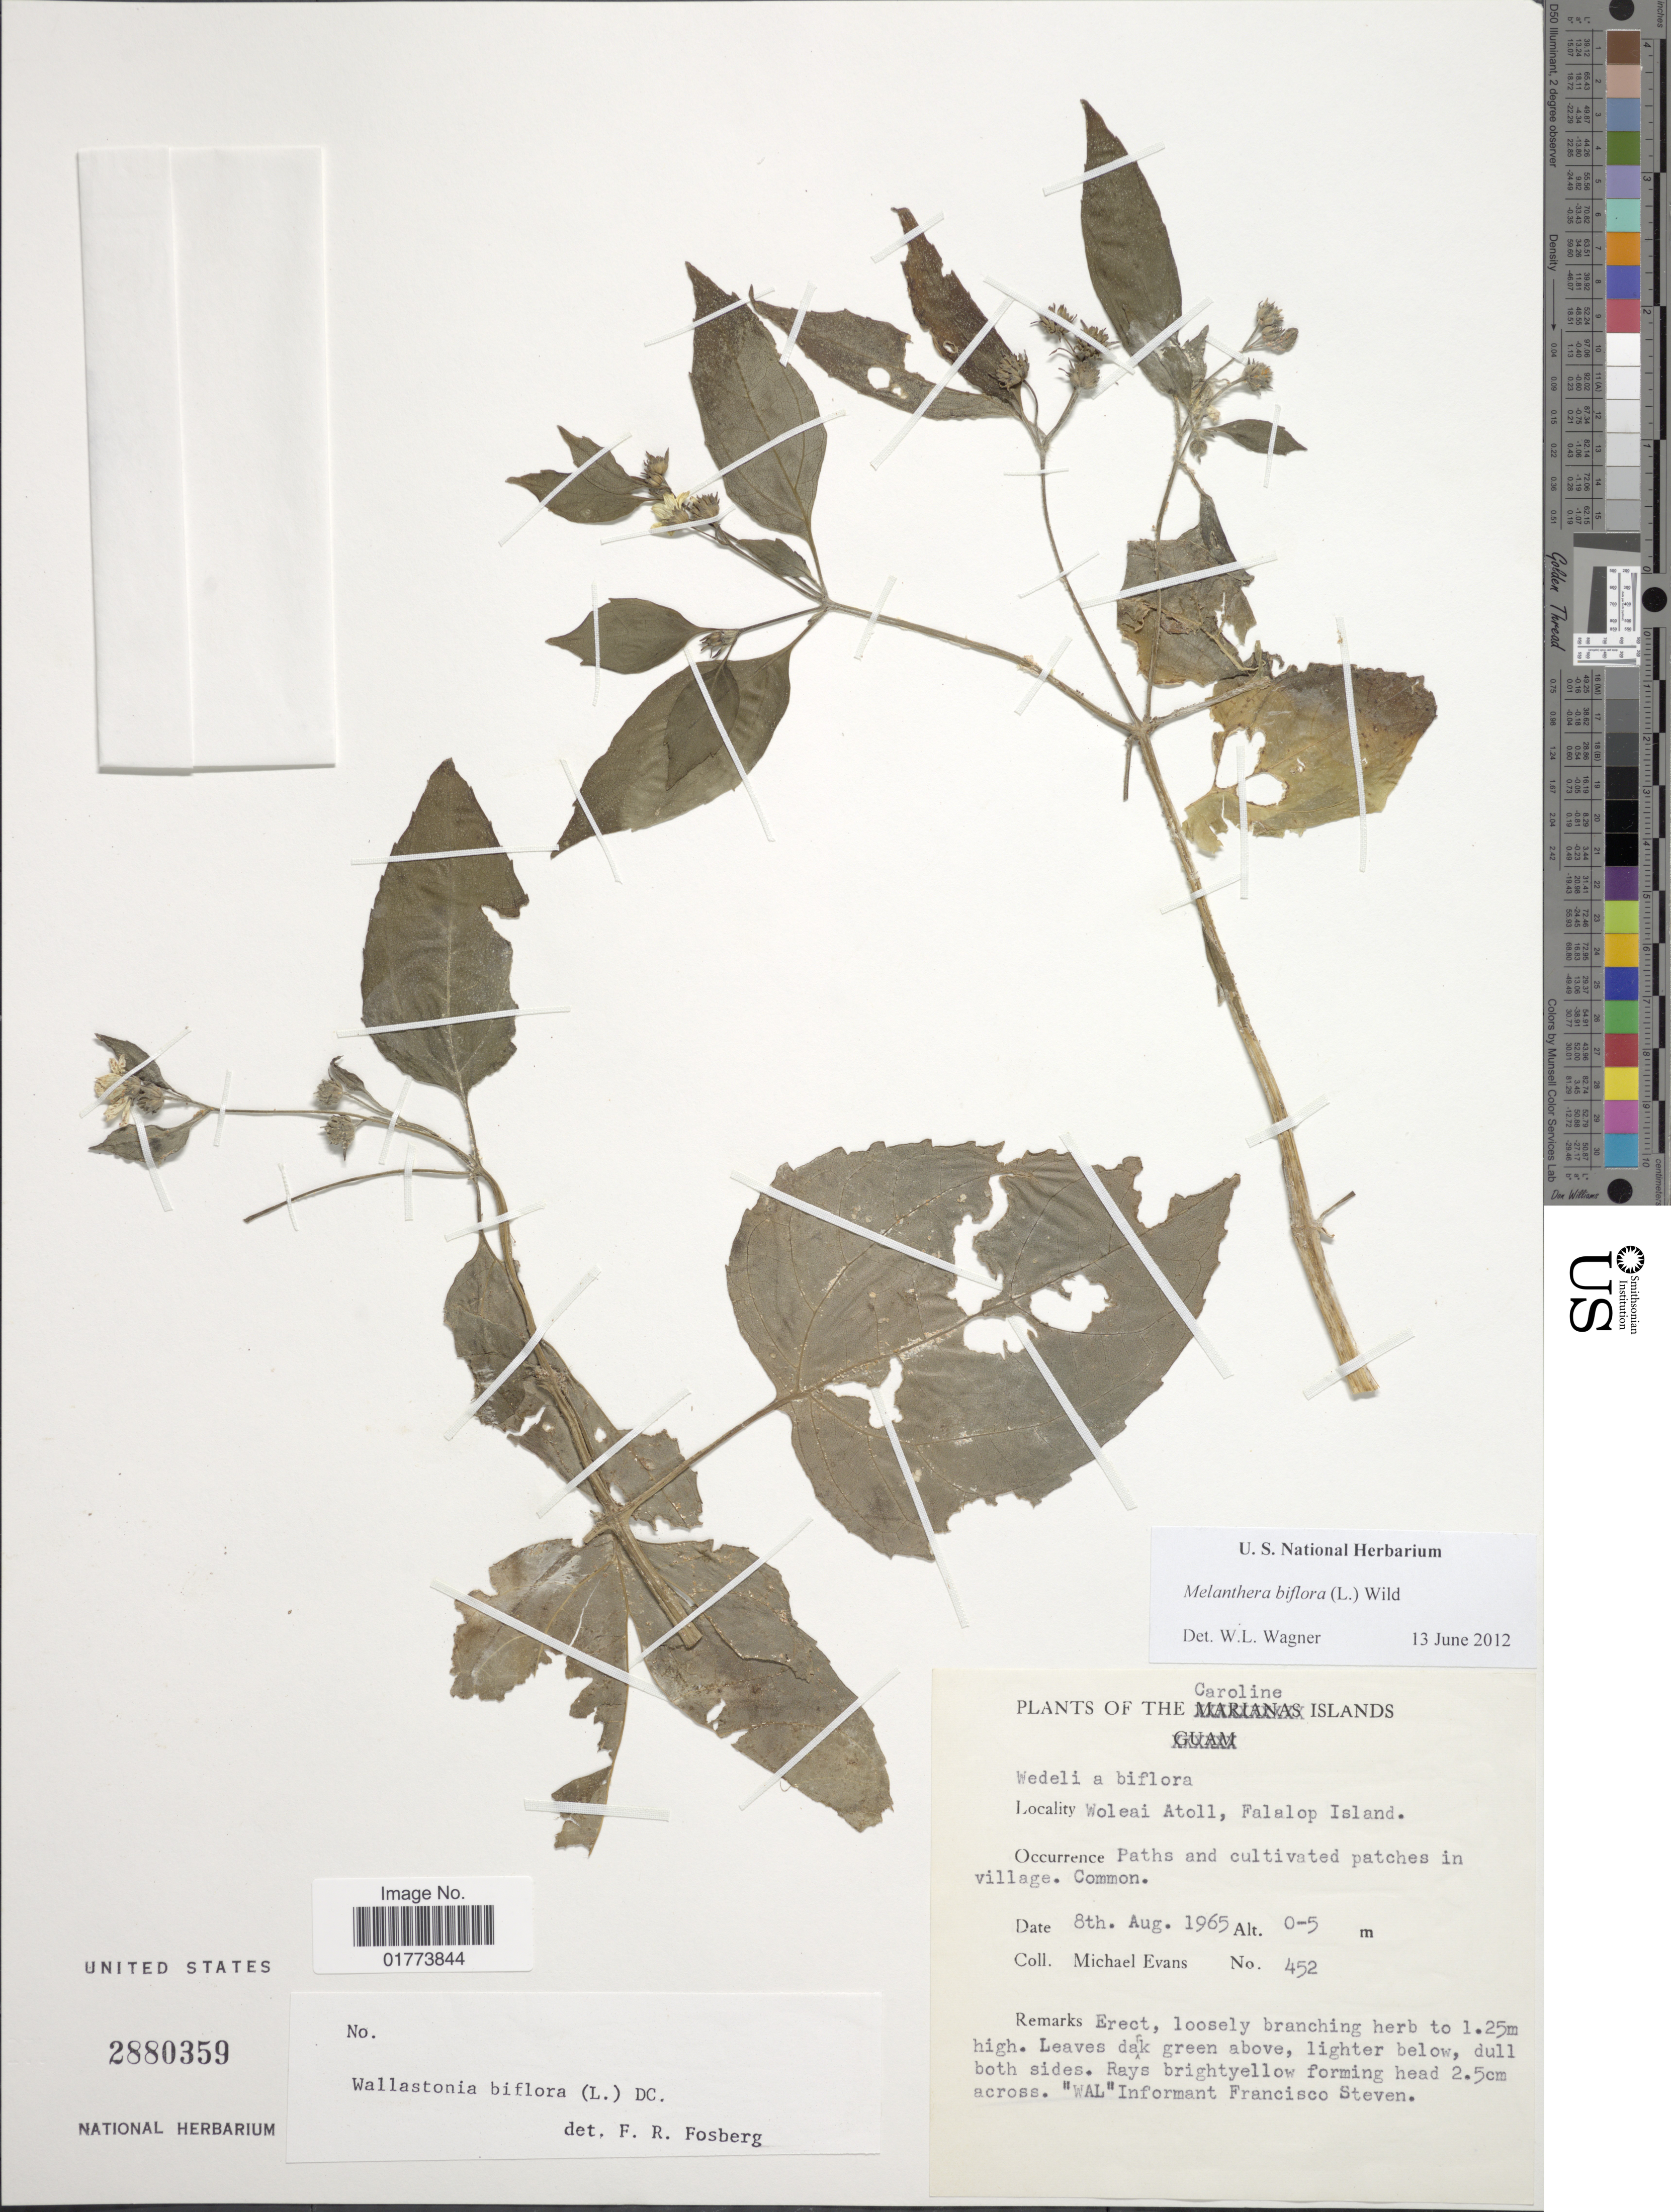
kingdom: Plantae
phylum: Tracheophyta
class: Magnoliopsida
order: Asterales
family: Asteraceae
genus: Wollastonia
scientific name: Wollastonia biflora var. biflora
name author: (L.) DC.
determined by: Wagner, W. L., (BOT), Smithsonian Institution - National Museum of Natural History (UNITED STATES)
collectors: M. Evans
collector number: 452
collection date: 1865-08-08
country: Micronesia, Federated States of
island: Woleai Atoll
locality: Caroline Islands, Woleai Atoll, Falalop Island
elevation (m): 0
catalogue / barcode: US 2880359